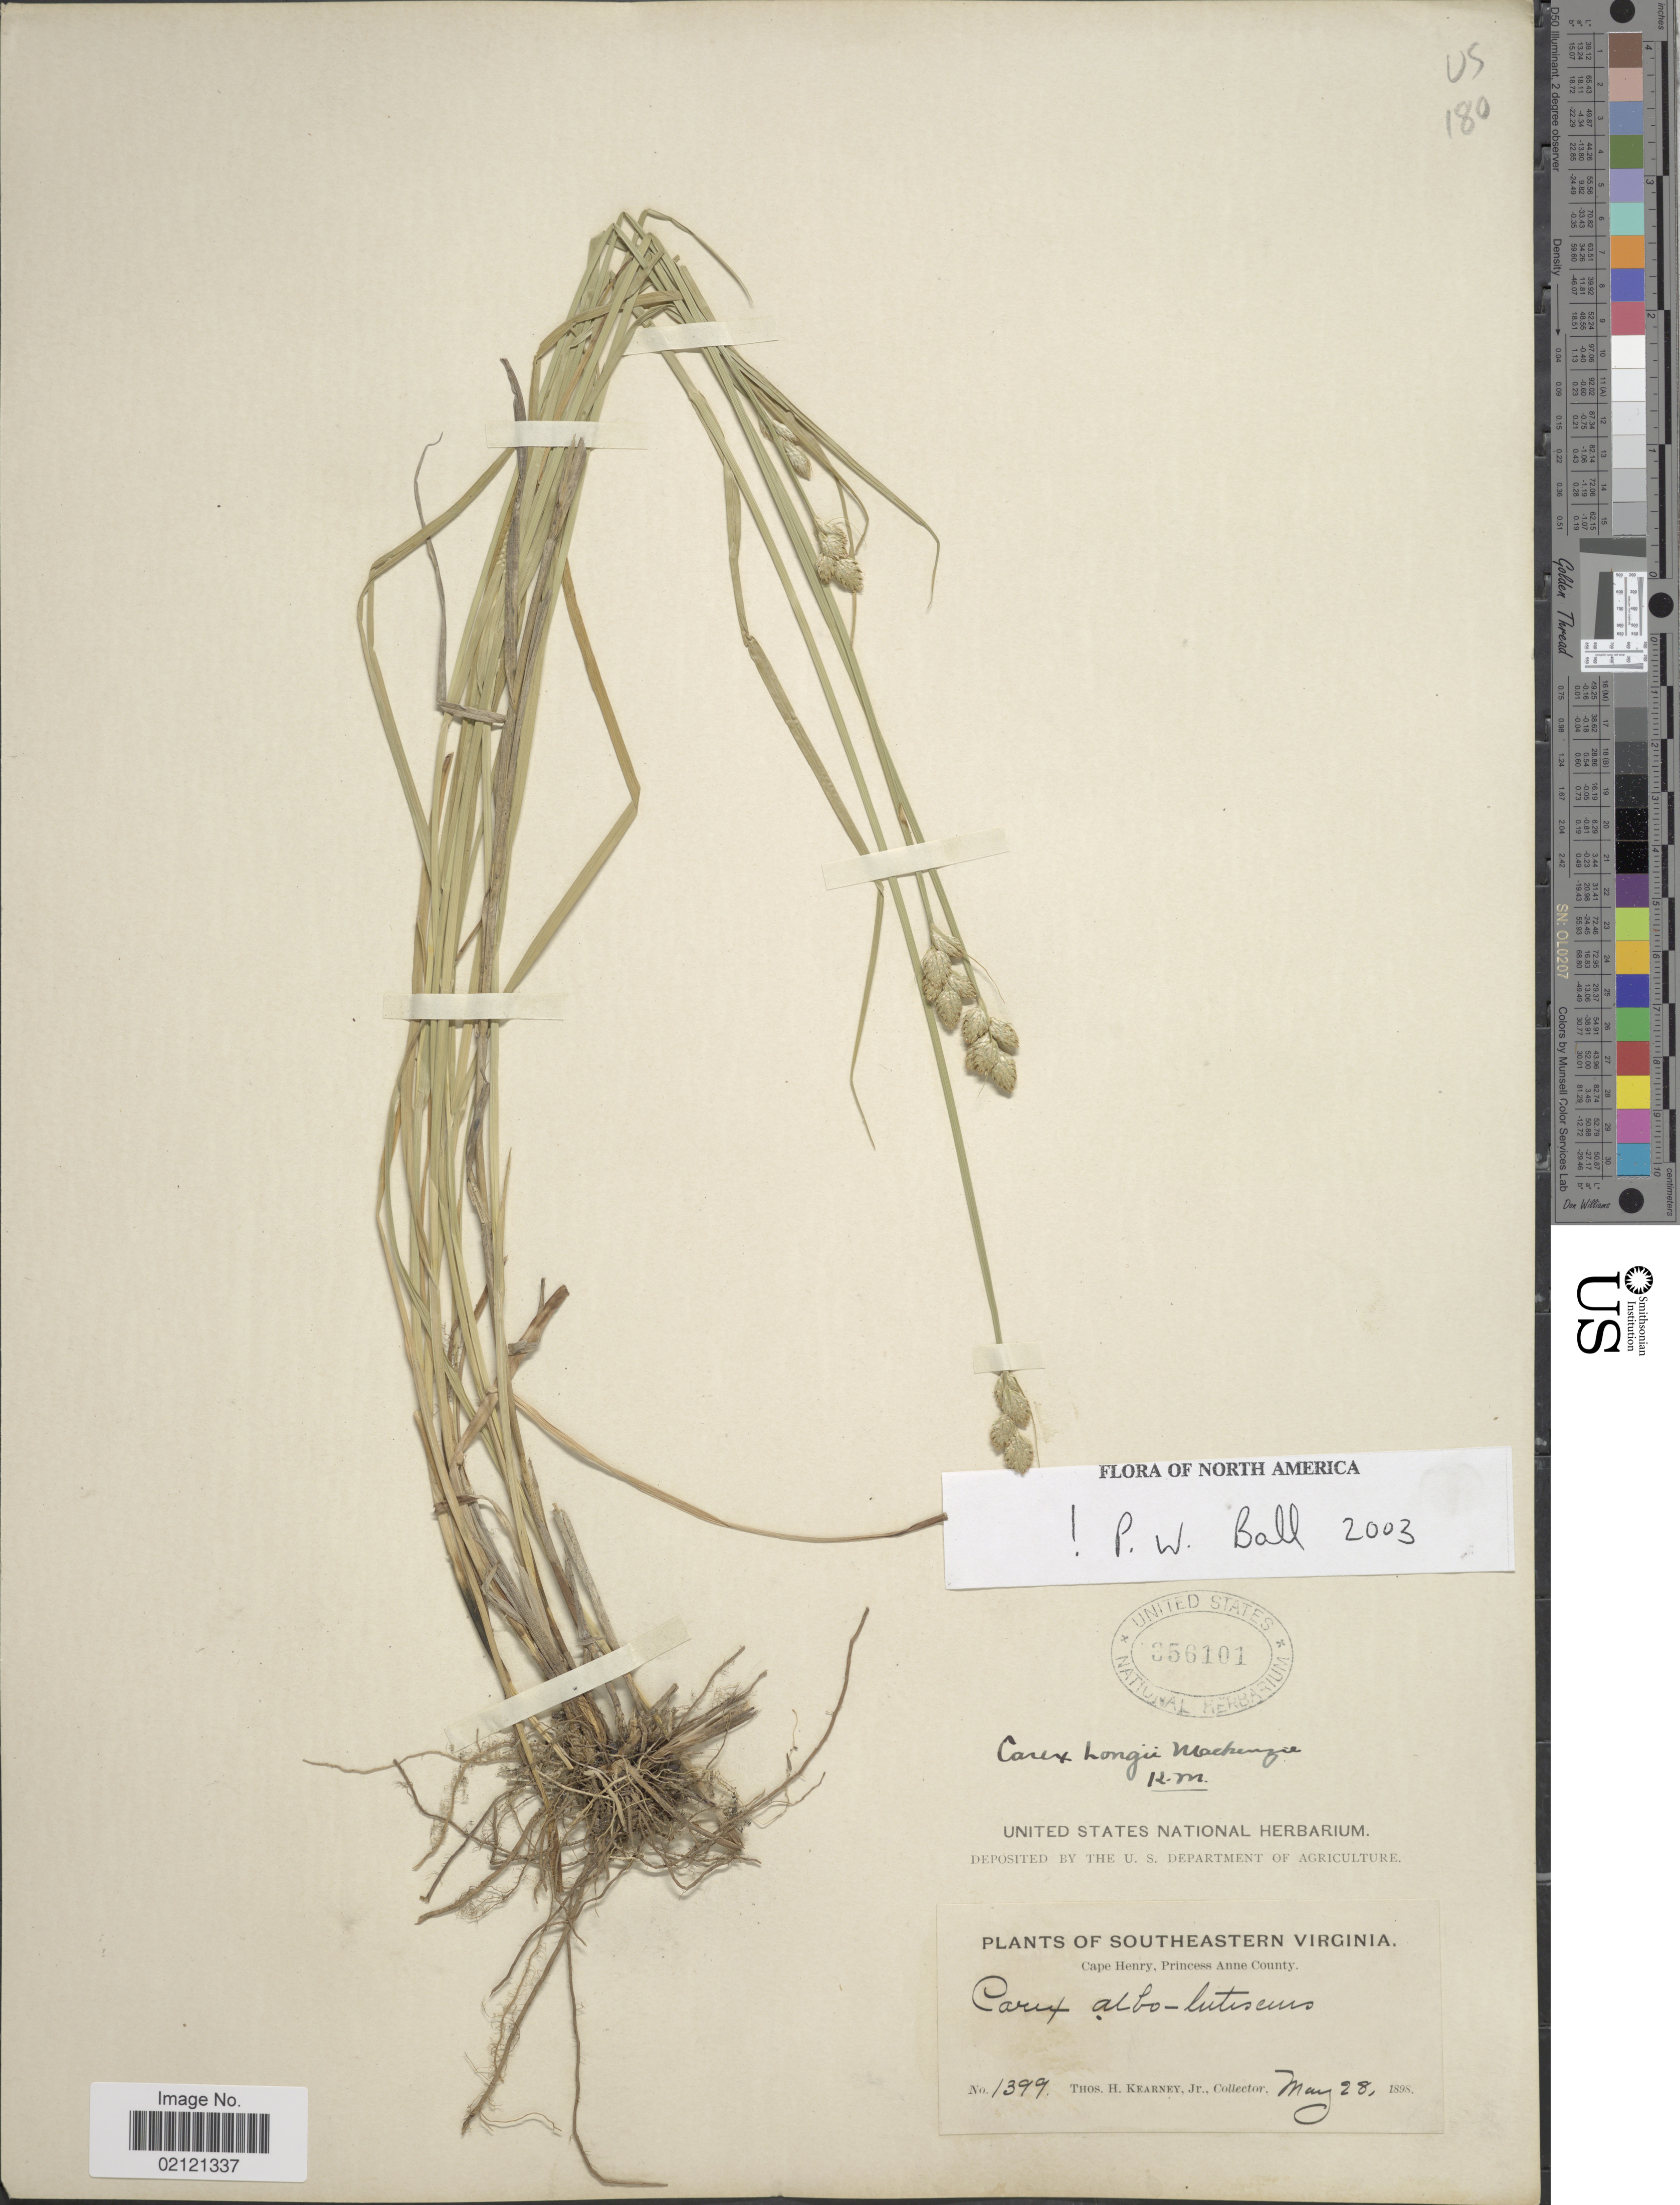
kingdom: Plantae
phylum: Tracheophyta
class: Liliopsida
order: Poales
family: Cyperaceae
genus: Carex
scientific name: Carex longii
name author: Mack.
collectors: T. H. Kearney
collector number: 1399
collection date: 1898-05-28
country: United States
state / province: Virginia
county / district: City of Virginia Beach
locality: Southeastern Virginia, Cape Henry, Princess Anne County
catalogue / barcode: US 356101